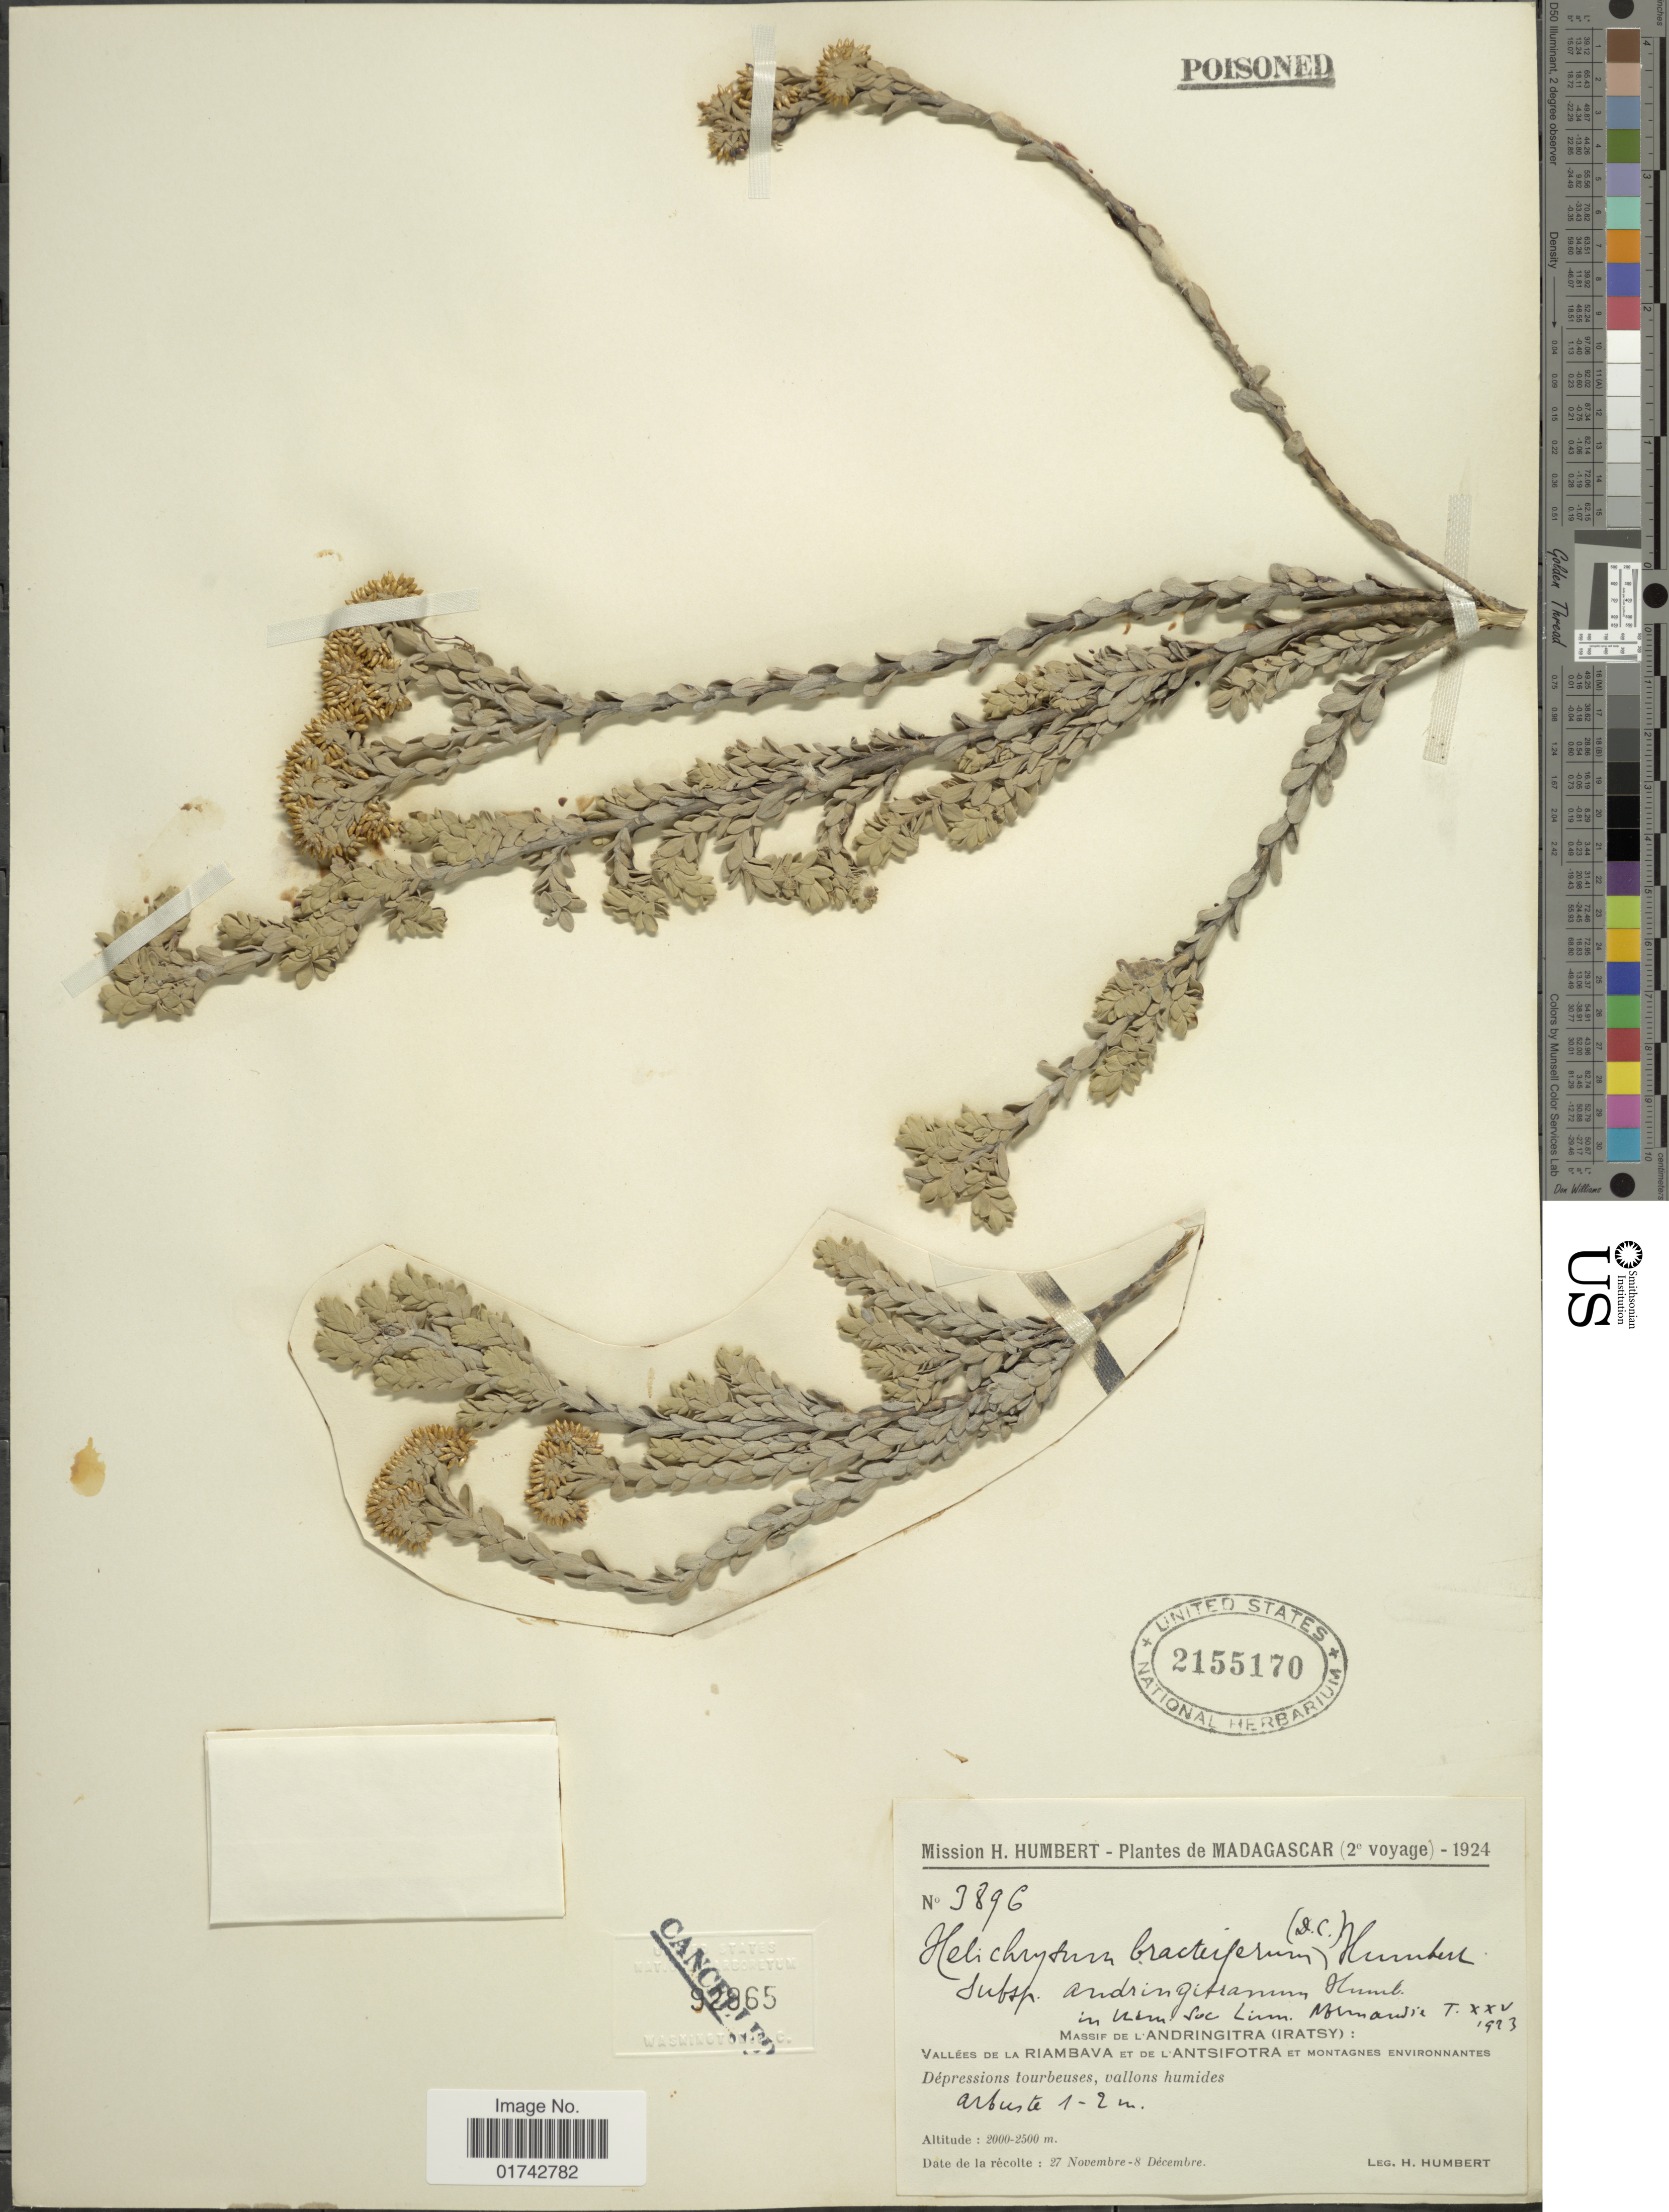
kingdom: Plantae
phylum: Tracheophyta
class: Magnoliopsida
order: Asterales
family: Asteraceae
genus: Helichrysum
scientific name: Helichrysum bracteiferum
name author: (DC.) Humbert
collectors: H. Humbert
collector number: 3896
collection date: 1924-11-27/1924-12-08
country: Madagascar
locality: Massif de l Andringitra (Iratsy): Vallées de la Riambava et de l'Antsifotra et montagnes environnantes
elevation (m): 2000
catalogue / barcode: US 2155170